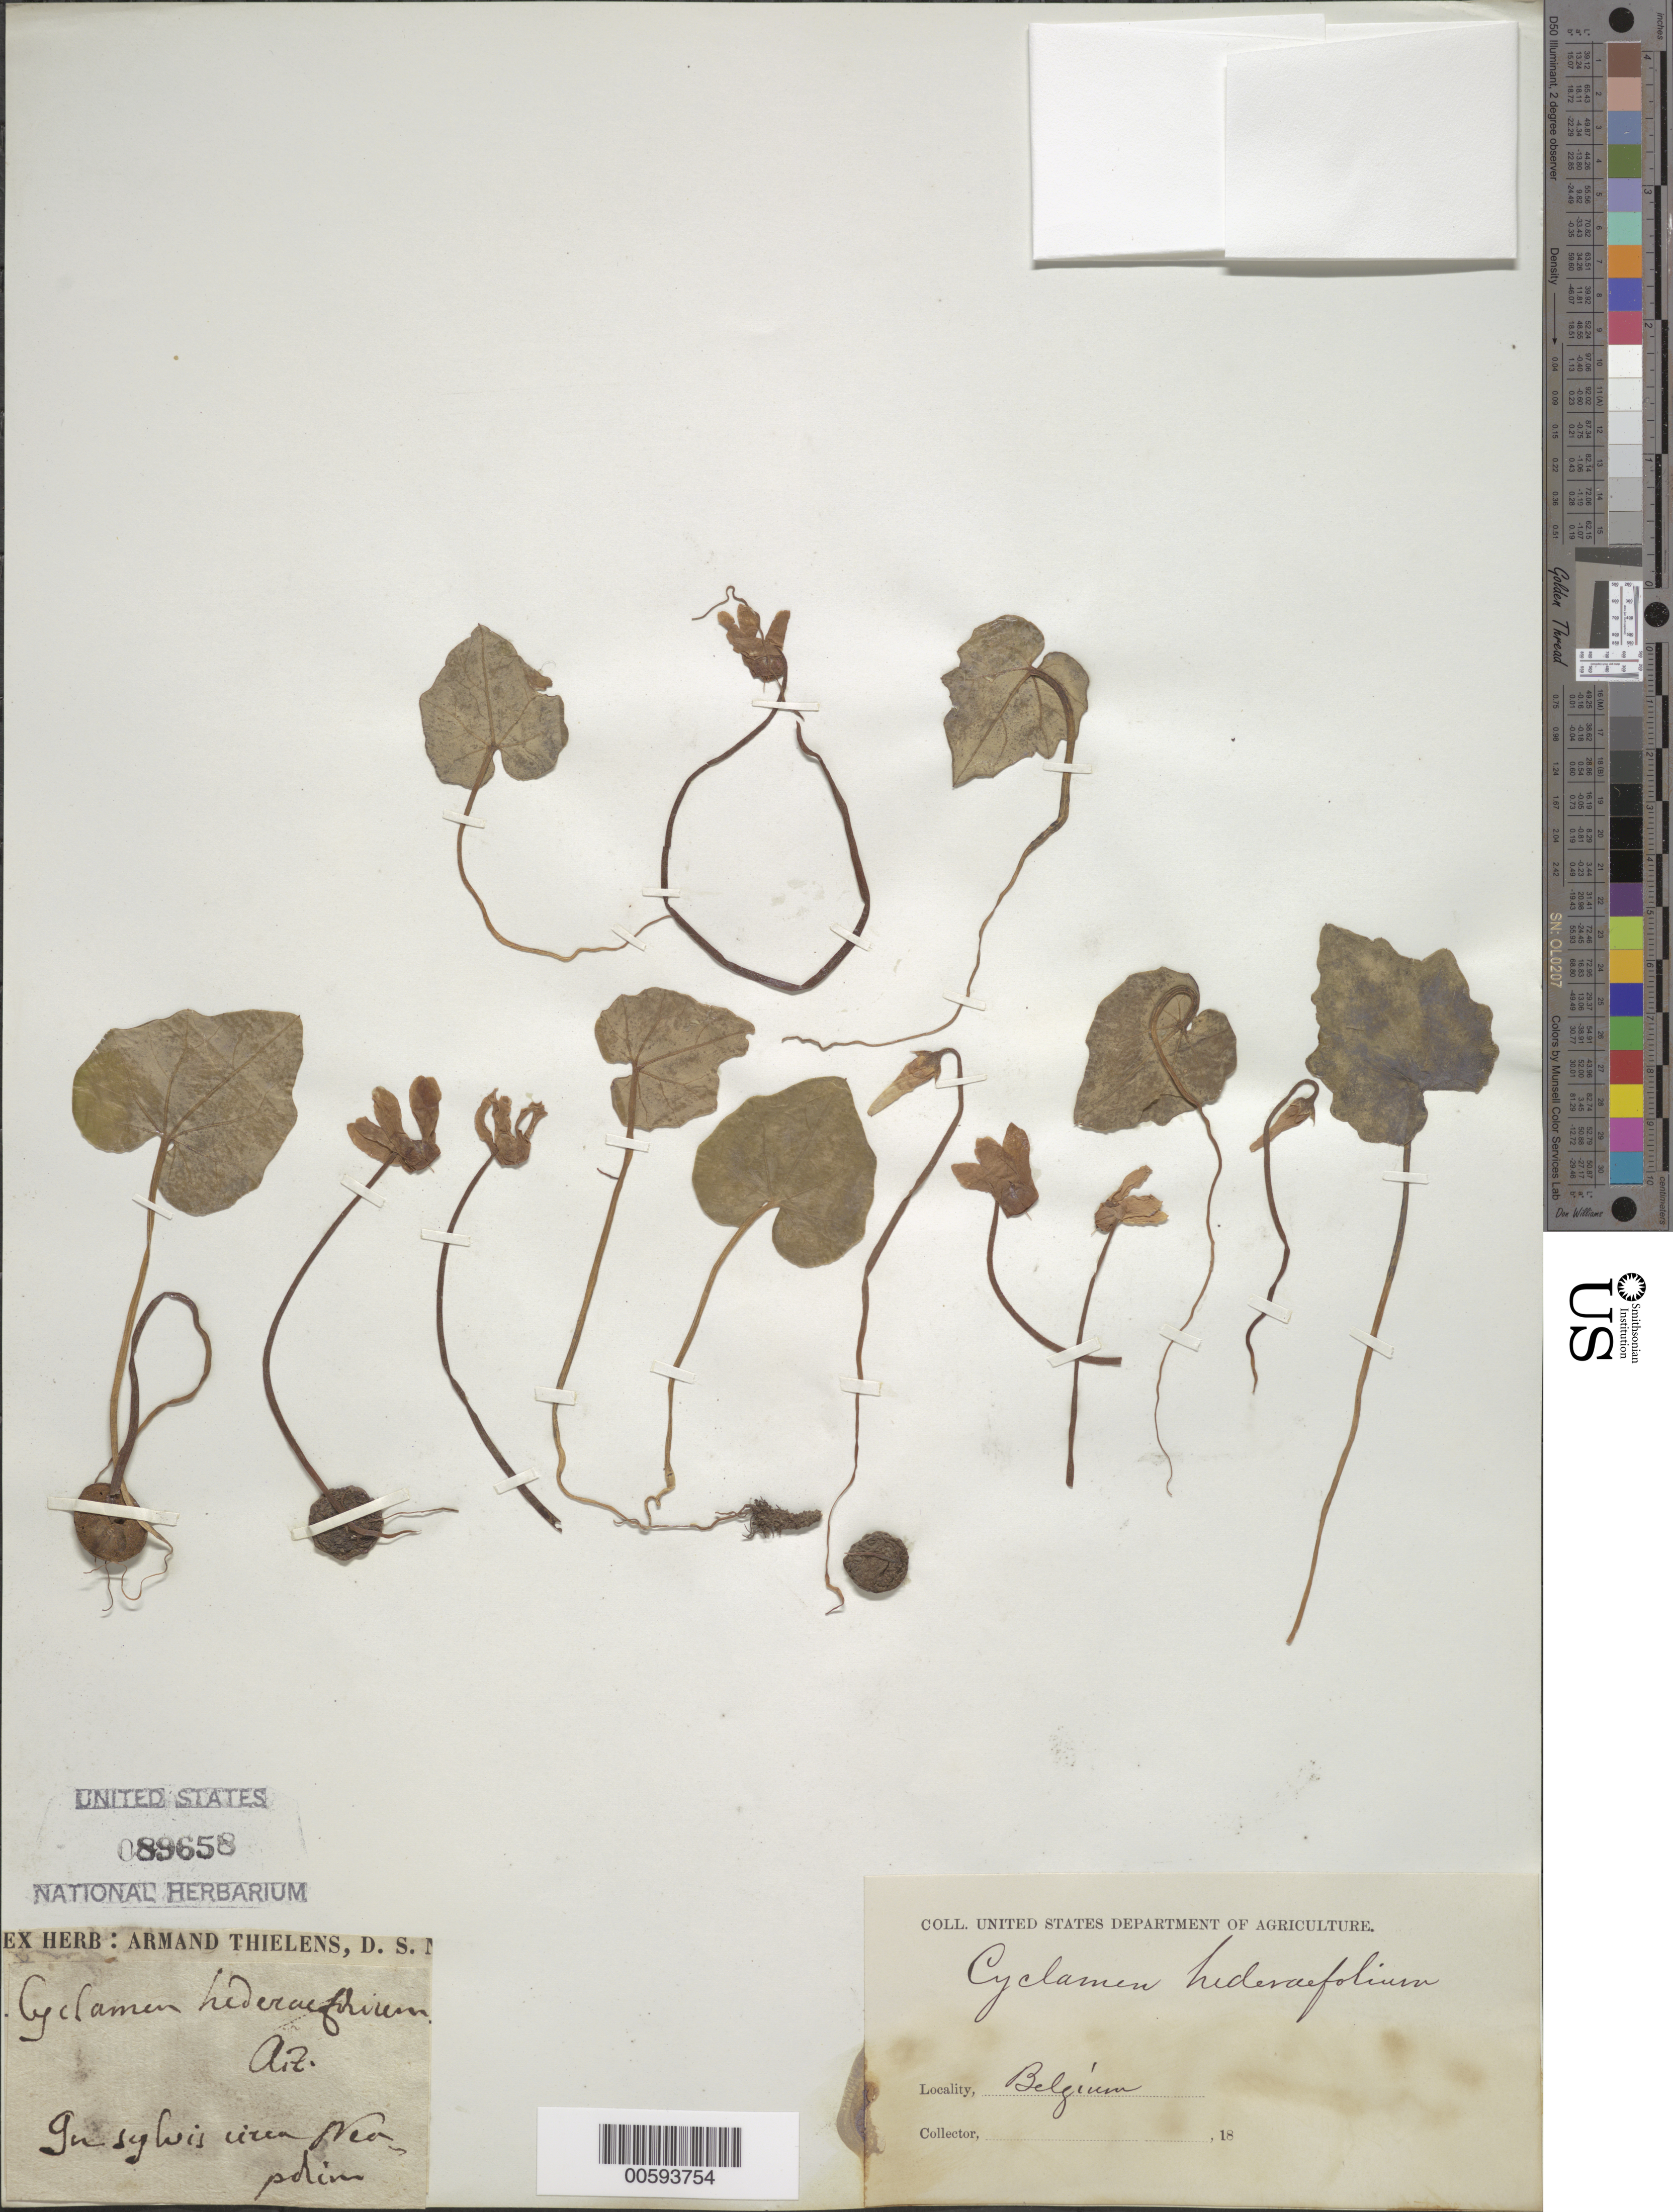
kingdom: Plantae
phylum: Tracheophyta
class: Magnoliopsida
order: Ericales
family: Primulaceae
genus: Cyclamen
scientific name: Cyclamen hederifolium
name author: Aiton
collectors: A. Thielenns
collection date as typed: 18--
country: Belgium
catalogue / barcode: US 89658